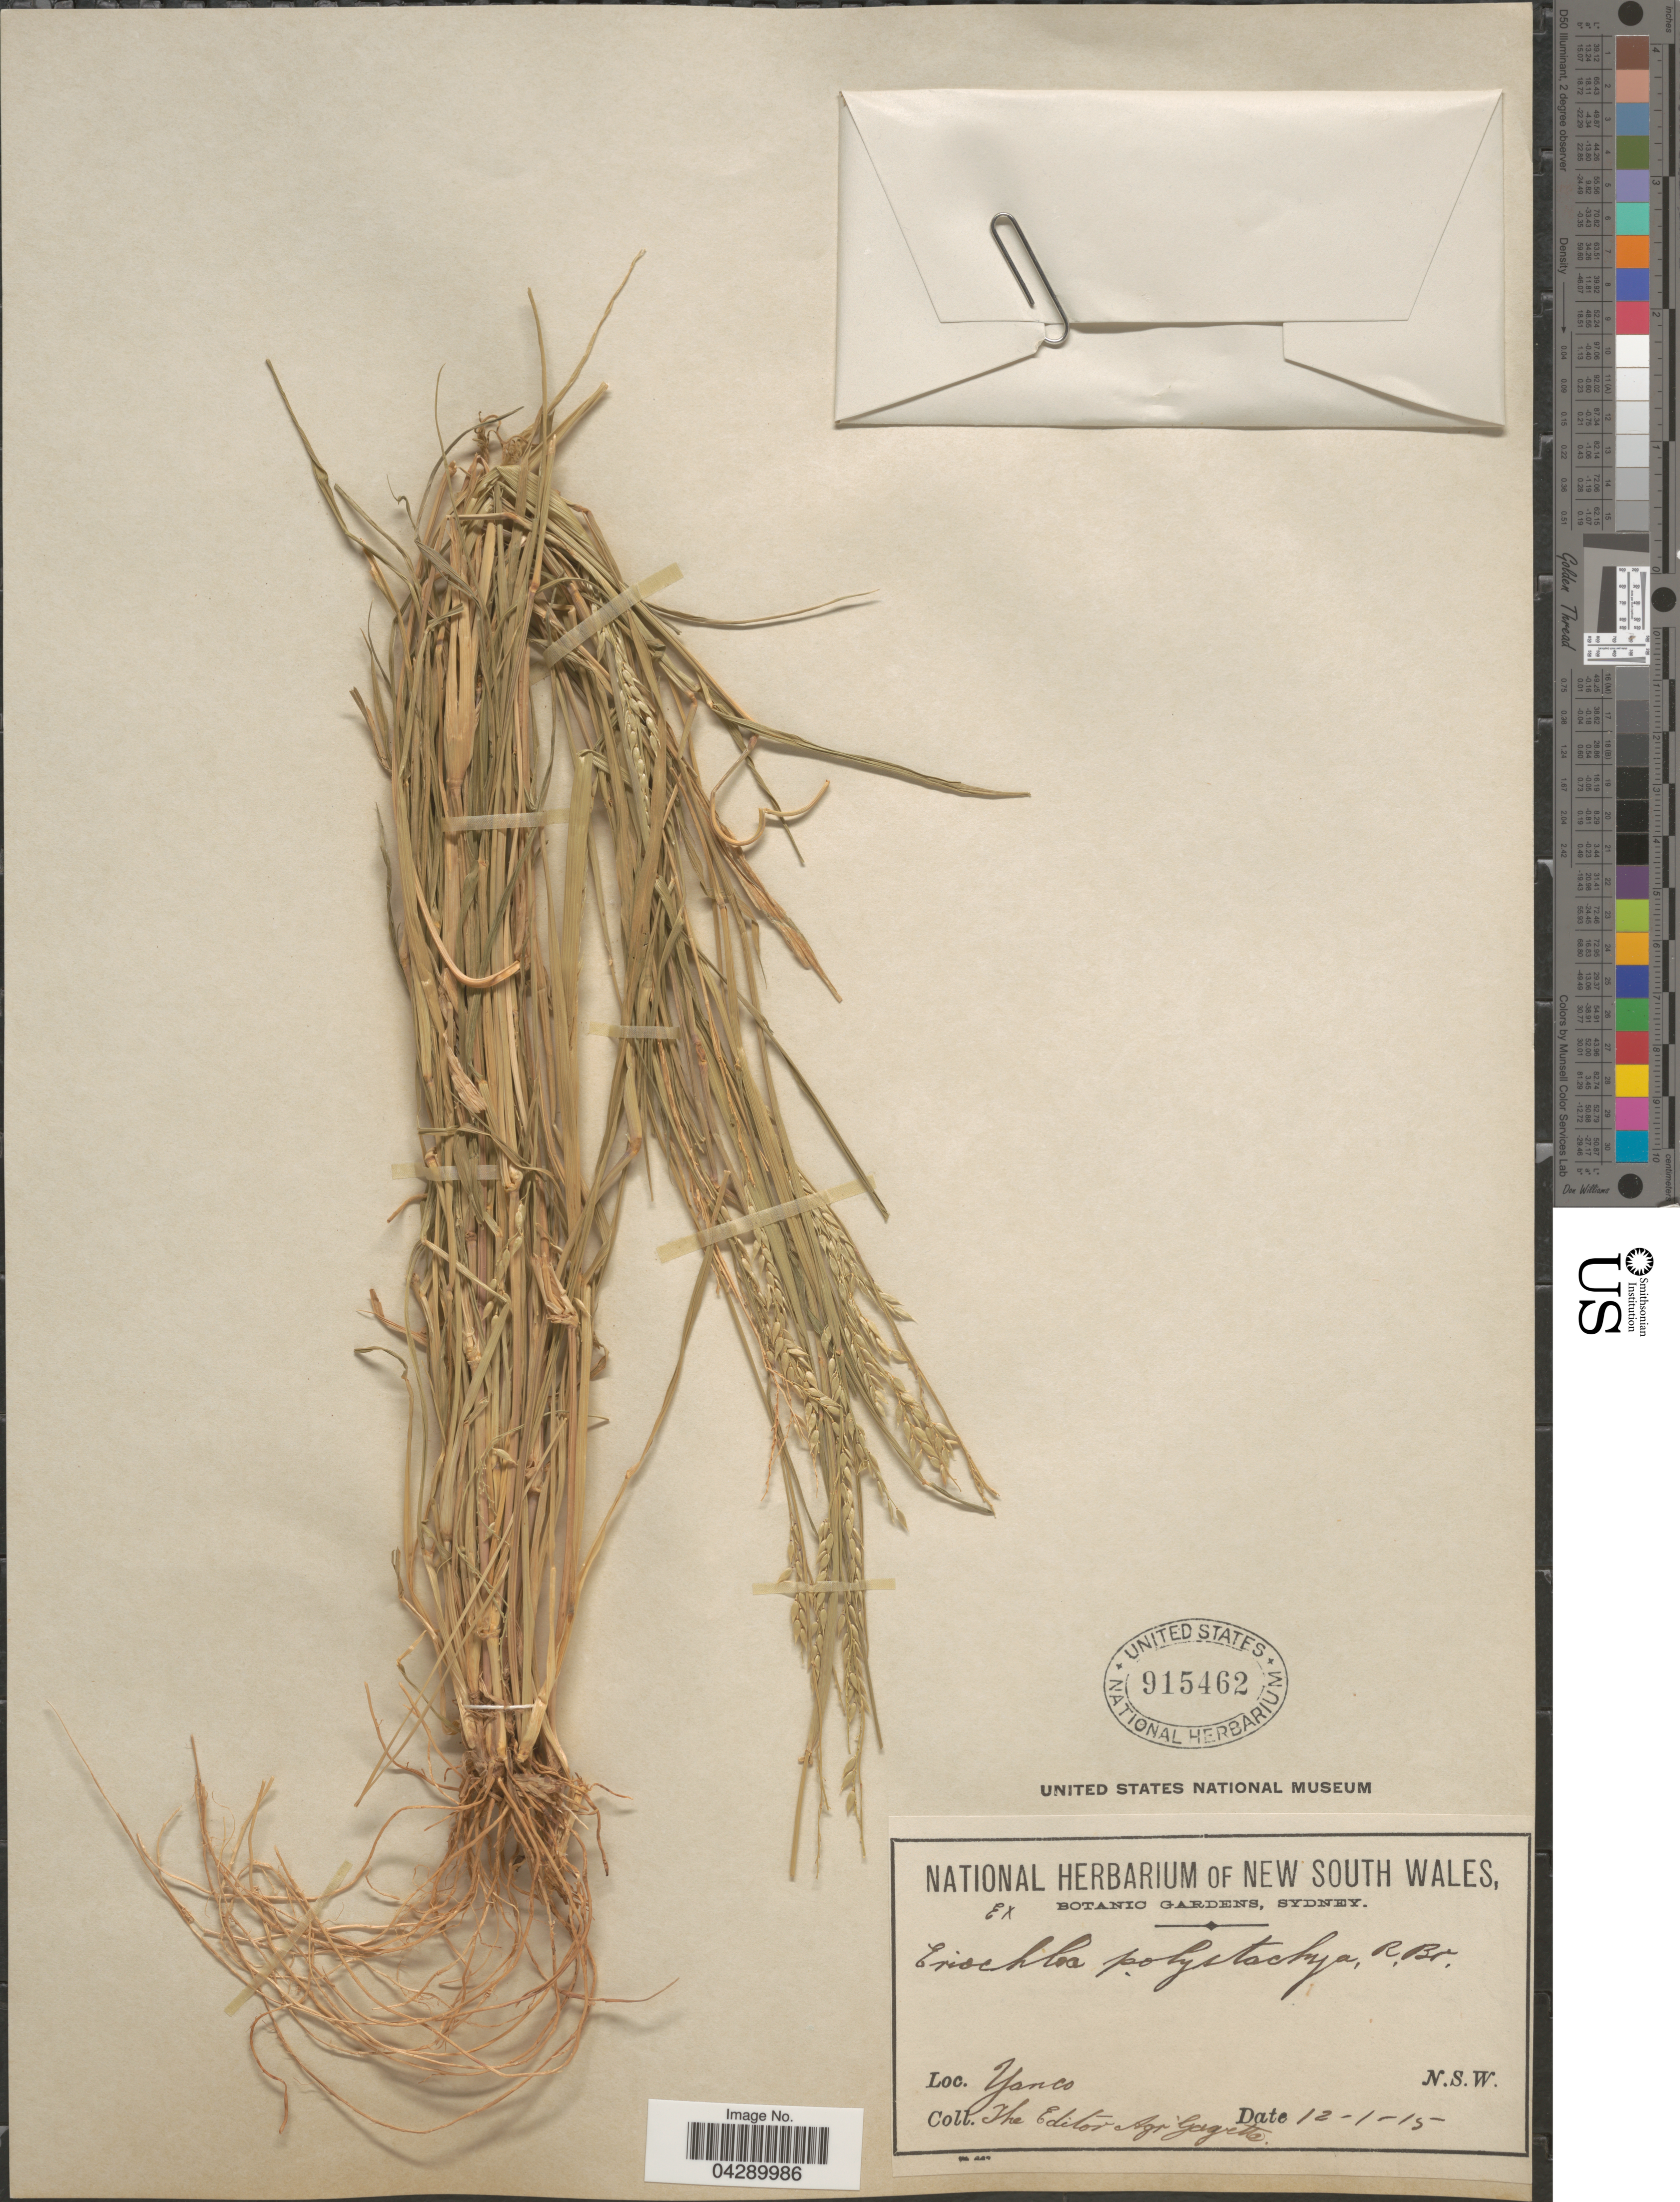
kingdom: Plantae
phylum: Tracheophyta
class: Liliopsida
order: Poales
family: Poaceae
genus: Eriochloa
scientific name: Eriochloa punctata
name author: (L.) Desv. ex Ham.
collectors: The Editor Agr. Gazette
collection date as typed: Transcribed d/m/y: 12/1/15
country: Australia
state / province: New South Wales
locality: Yanco.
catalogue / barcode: US 915462